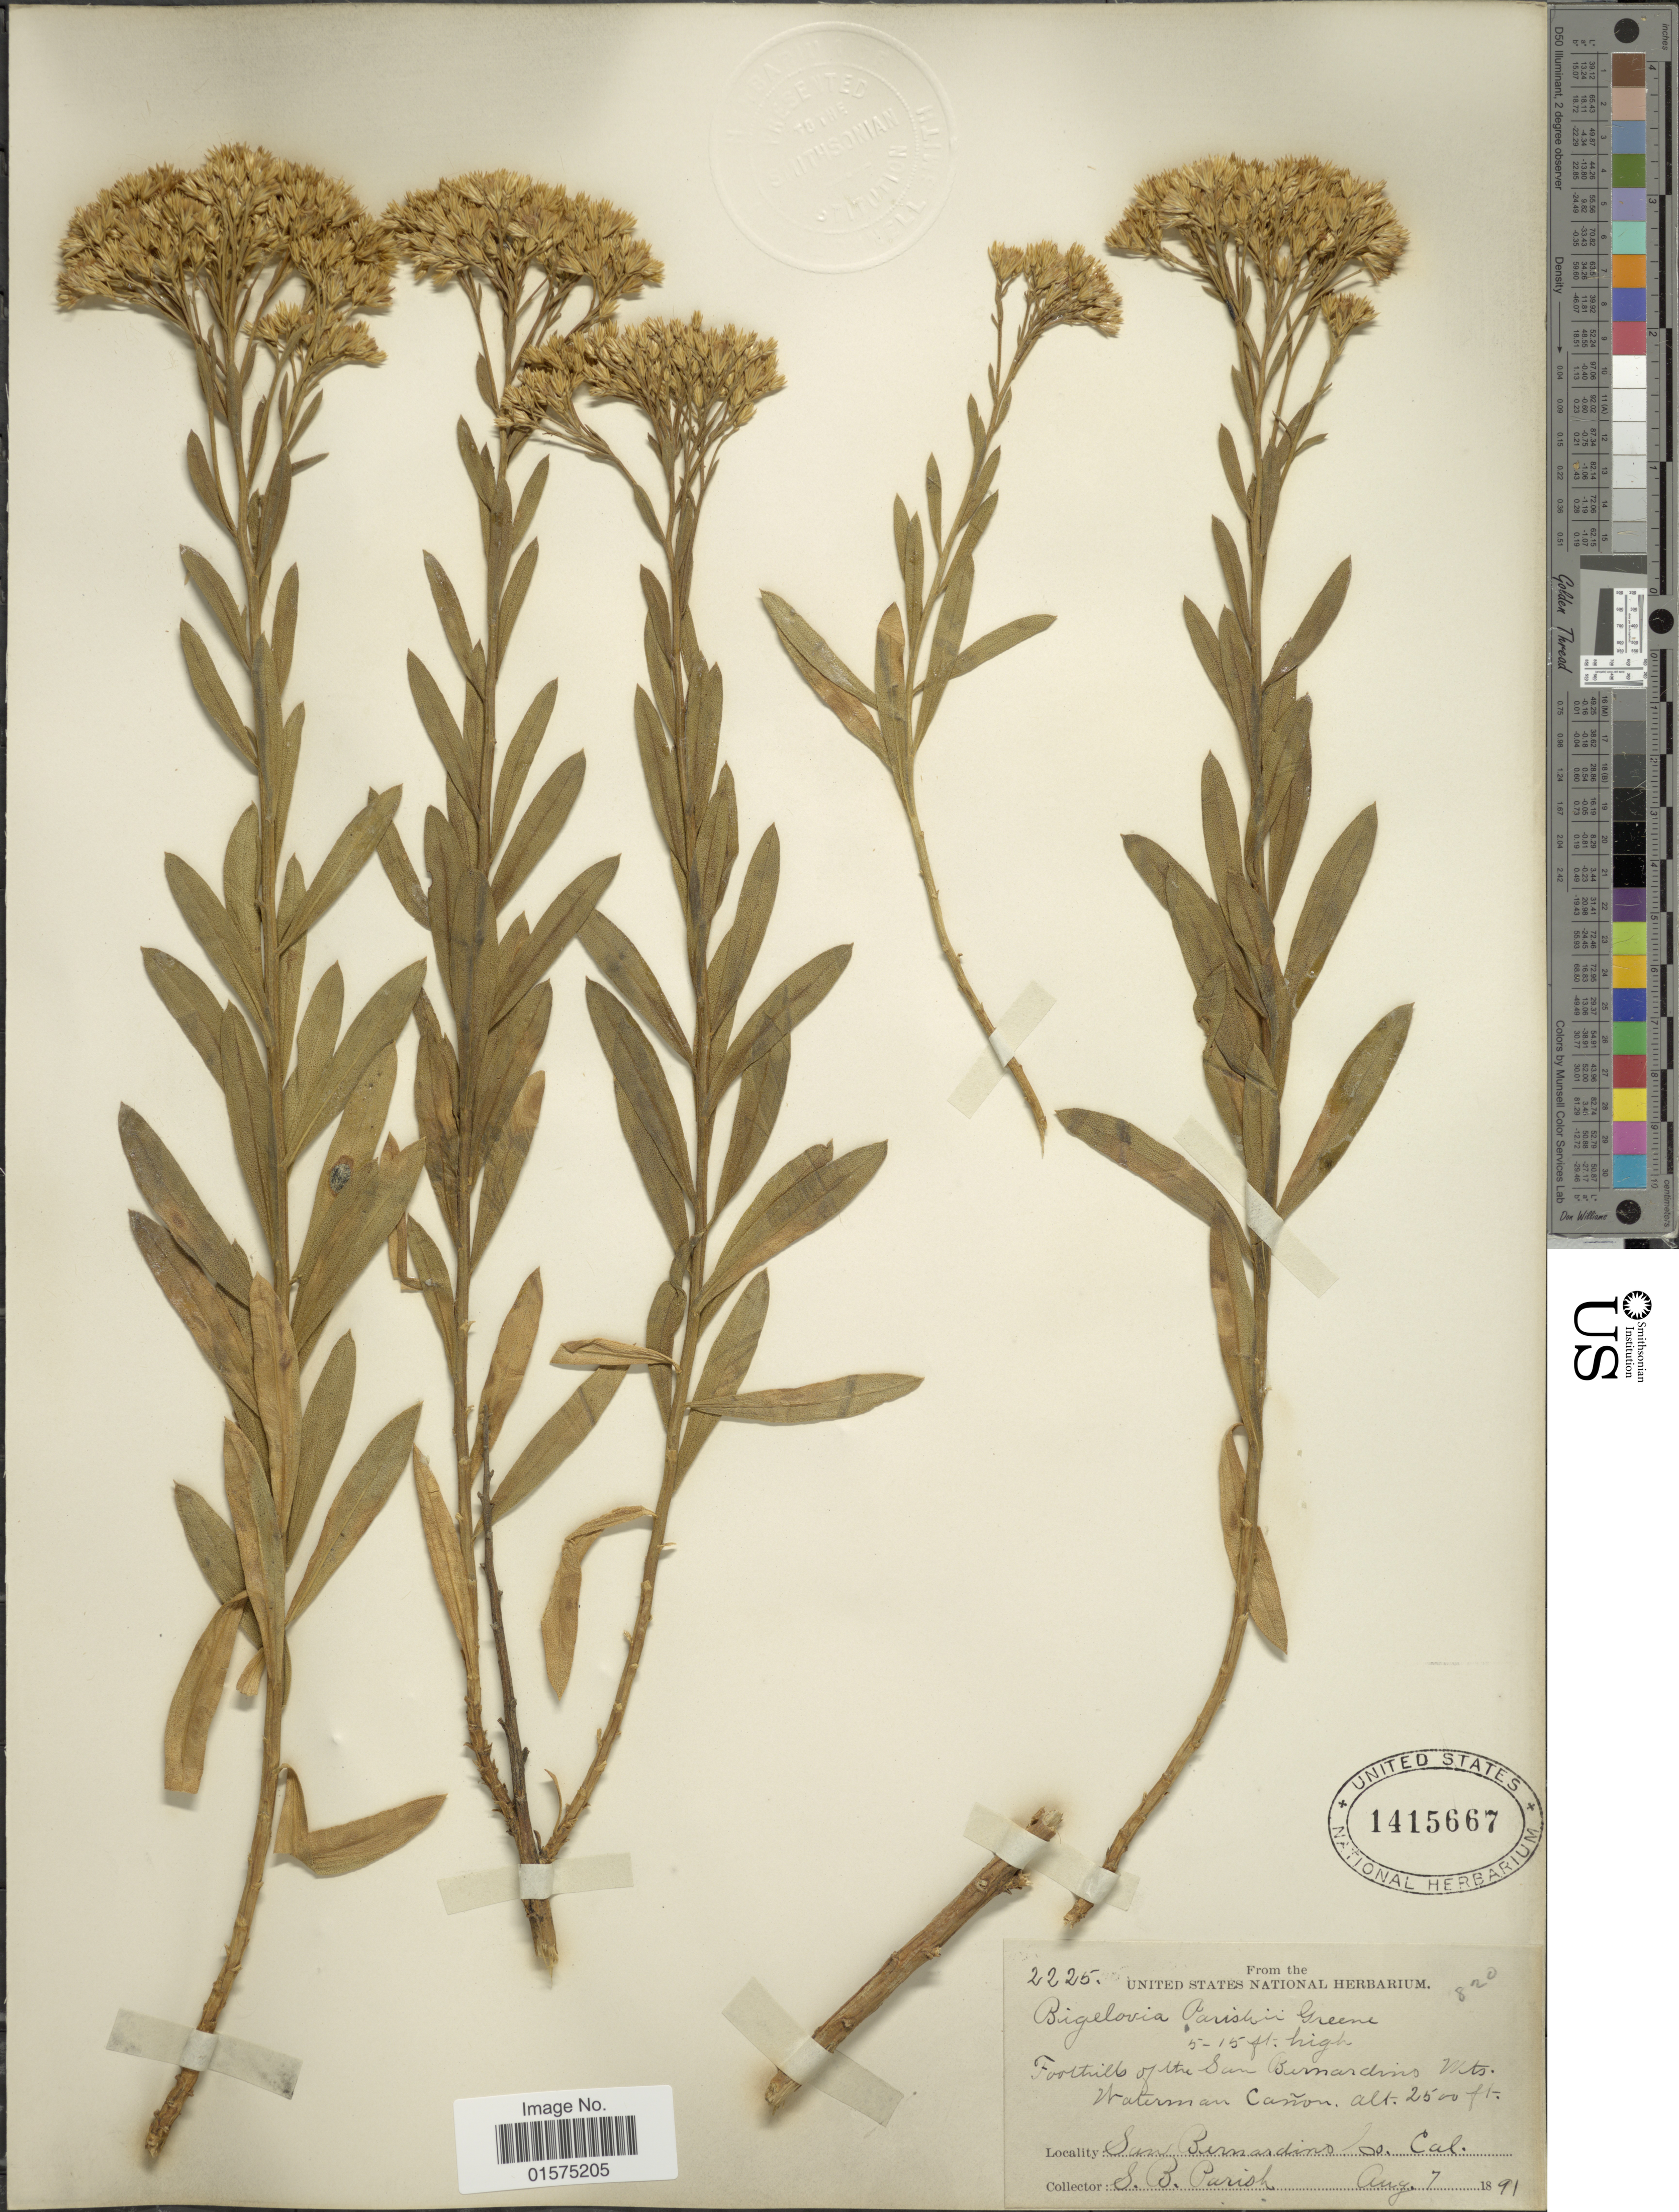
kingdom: Plantae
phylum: Tracheophyta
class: Magnoliopsida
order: Asterales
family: Asteraceae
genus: Ericameria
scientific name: Ericameria parishii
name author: (Greene) H.M. Hall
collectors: S. B. Parish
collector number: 225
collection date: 1891-08-07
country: United States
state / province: California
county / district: San Bernardino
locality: Foothills of the San Bernardino Mts. Waterman Cañon. San Bernardino Co. Cal.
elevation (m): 762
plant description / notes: Filled "San Bernardino" into county field.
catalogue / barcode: US 1415667